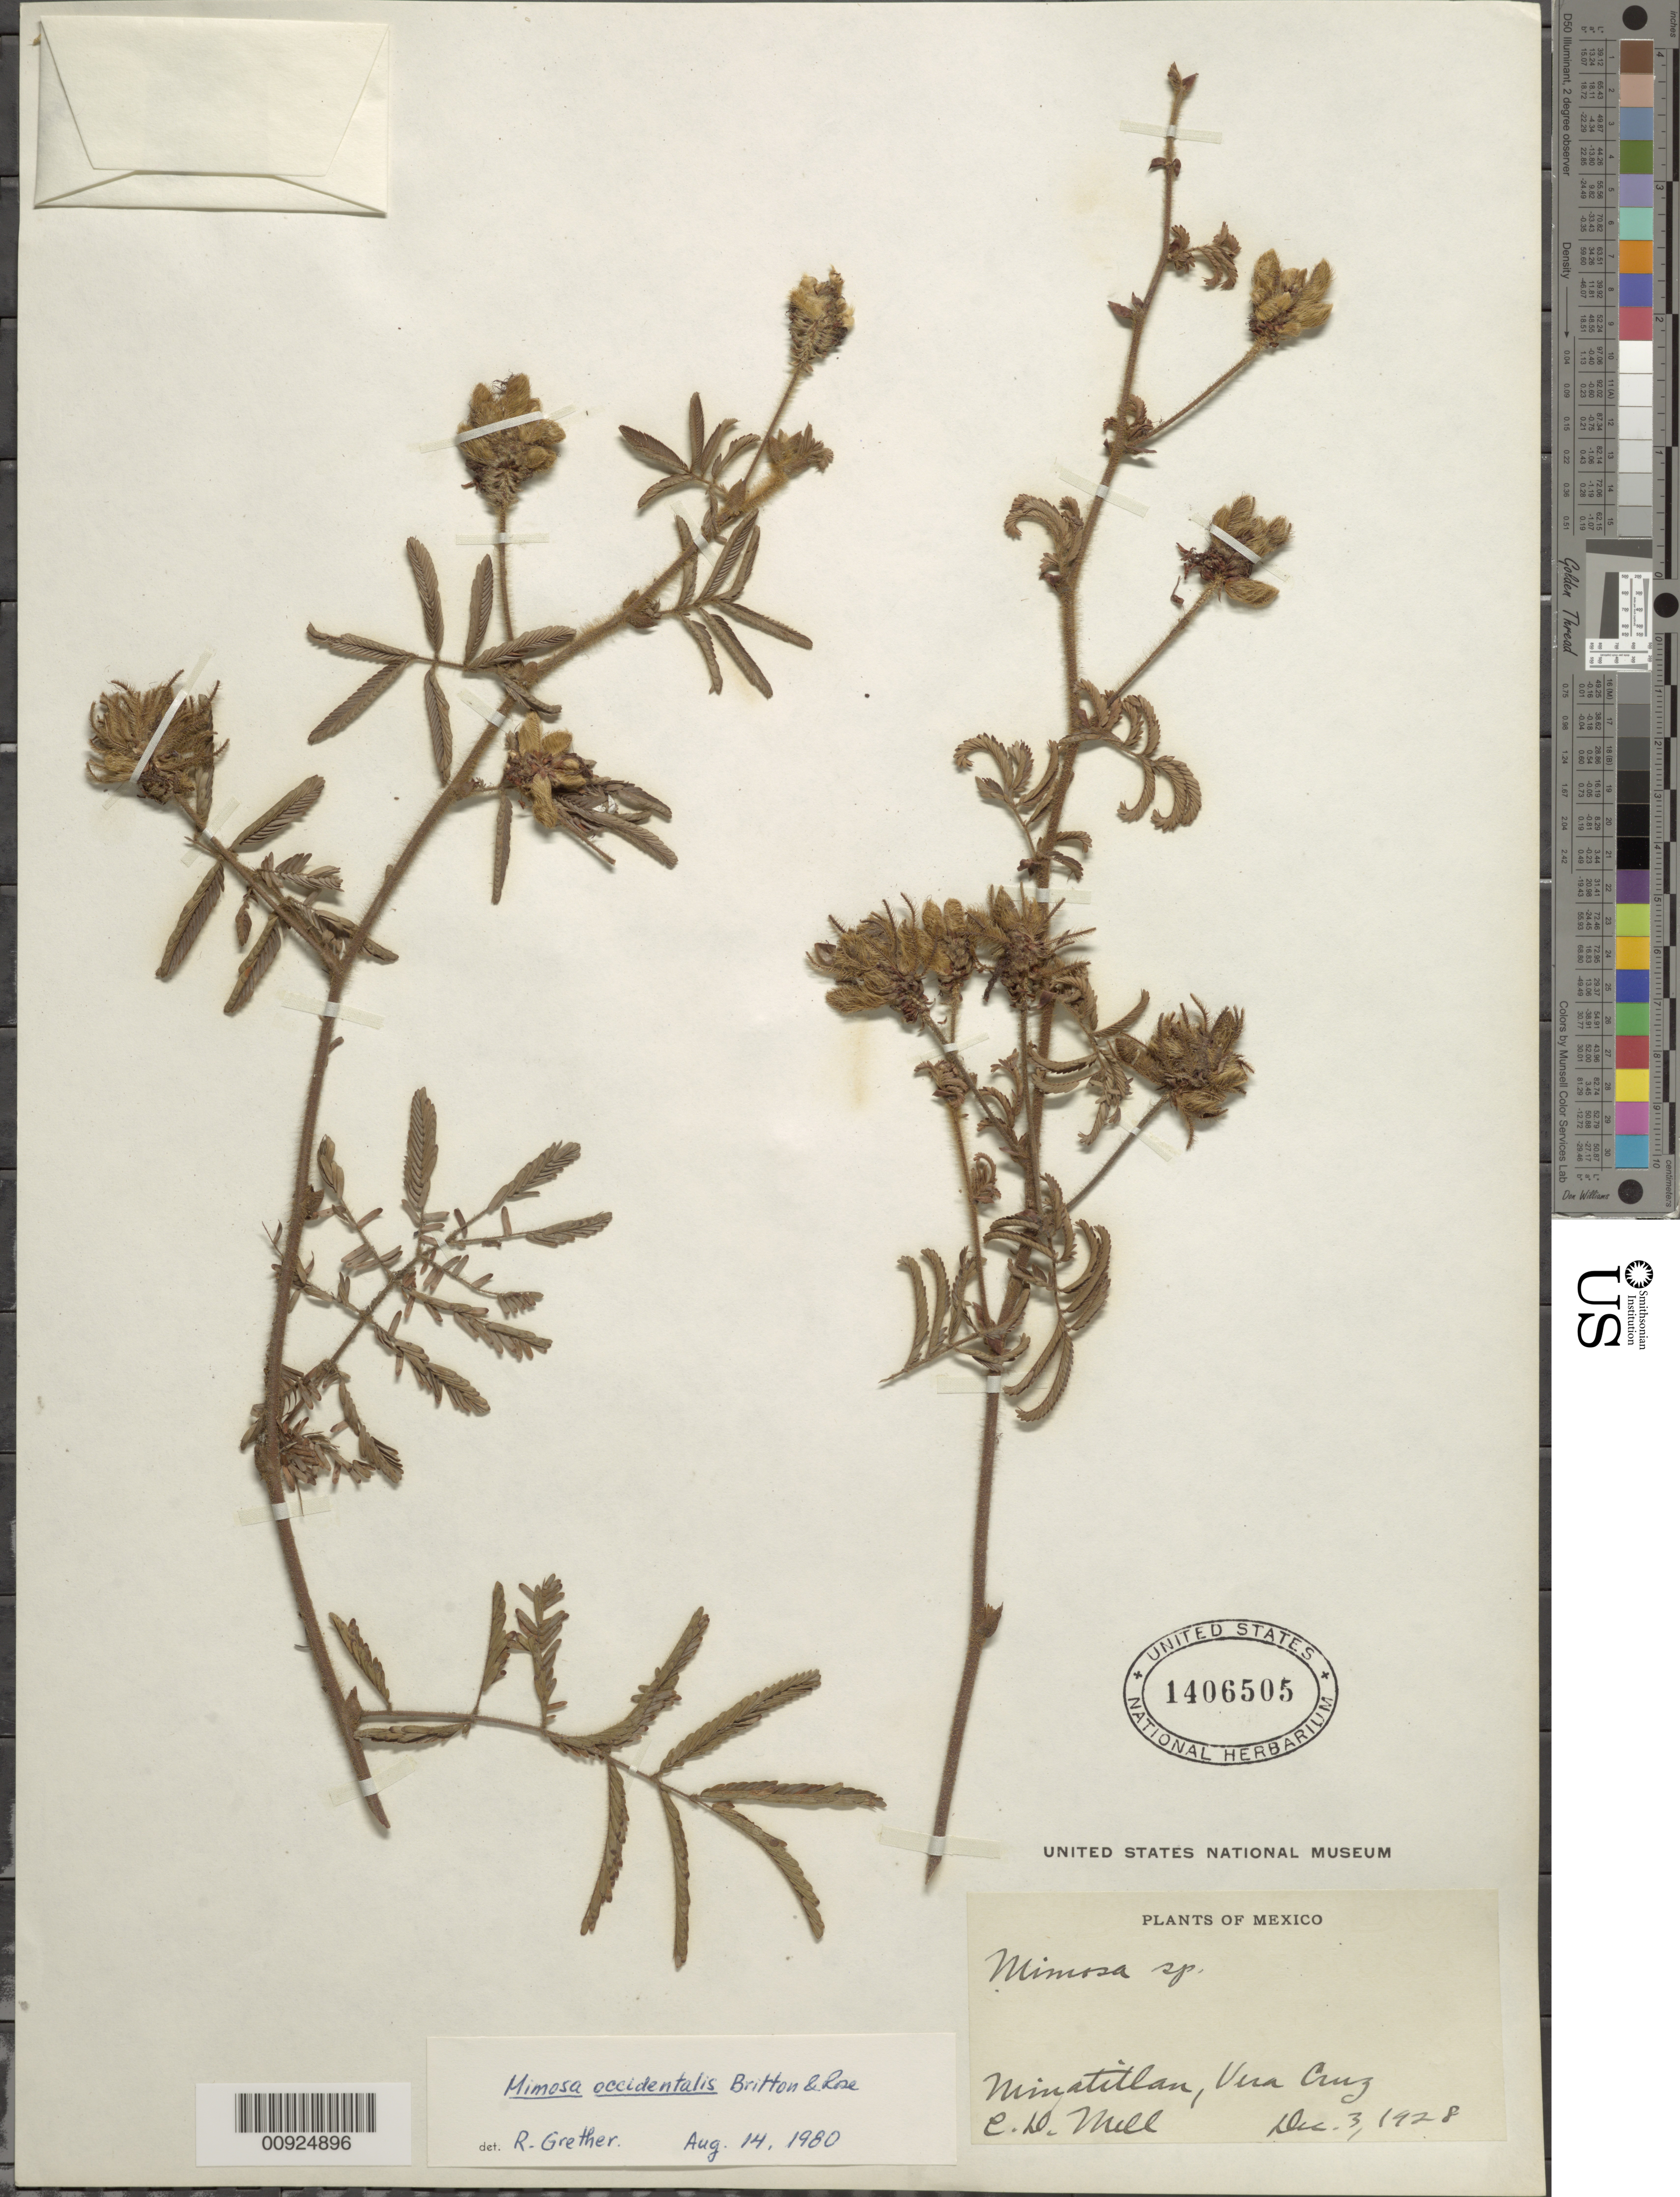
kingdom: Plantae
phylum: Tracheophyta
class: Magnoliopsida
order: Fabales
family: Fabaceae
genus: Mimosa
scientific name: Mimosa occidentalis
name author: Britton & Rose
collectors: C. D. Mell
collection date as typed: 03 Dec 1928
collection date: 1928-12-03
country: Mexico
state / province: Veracruz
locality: Minatitlan, Veracruz.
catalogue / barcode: US 1406505